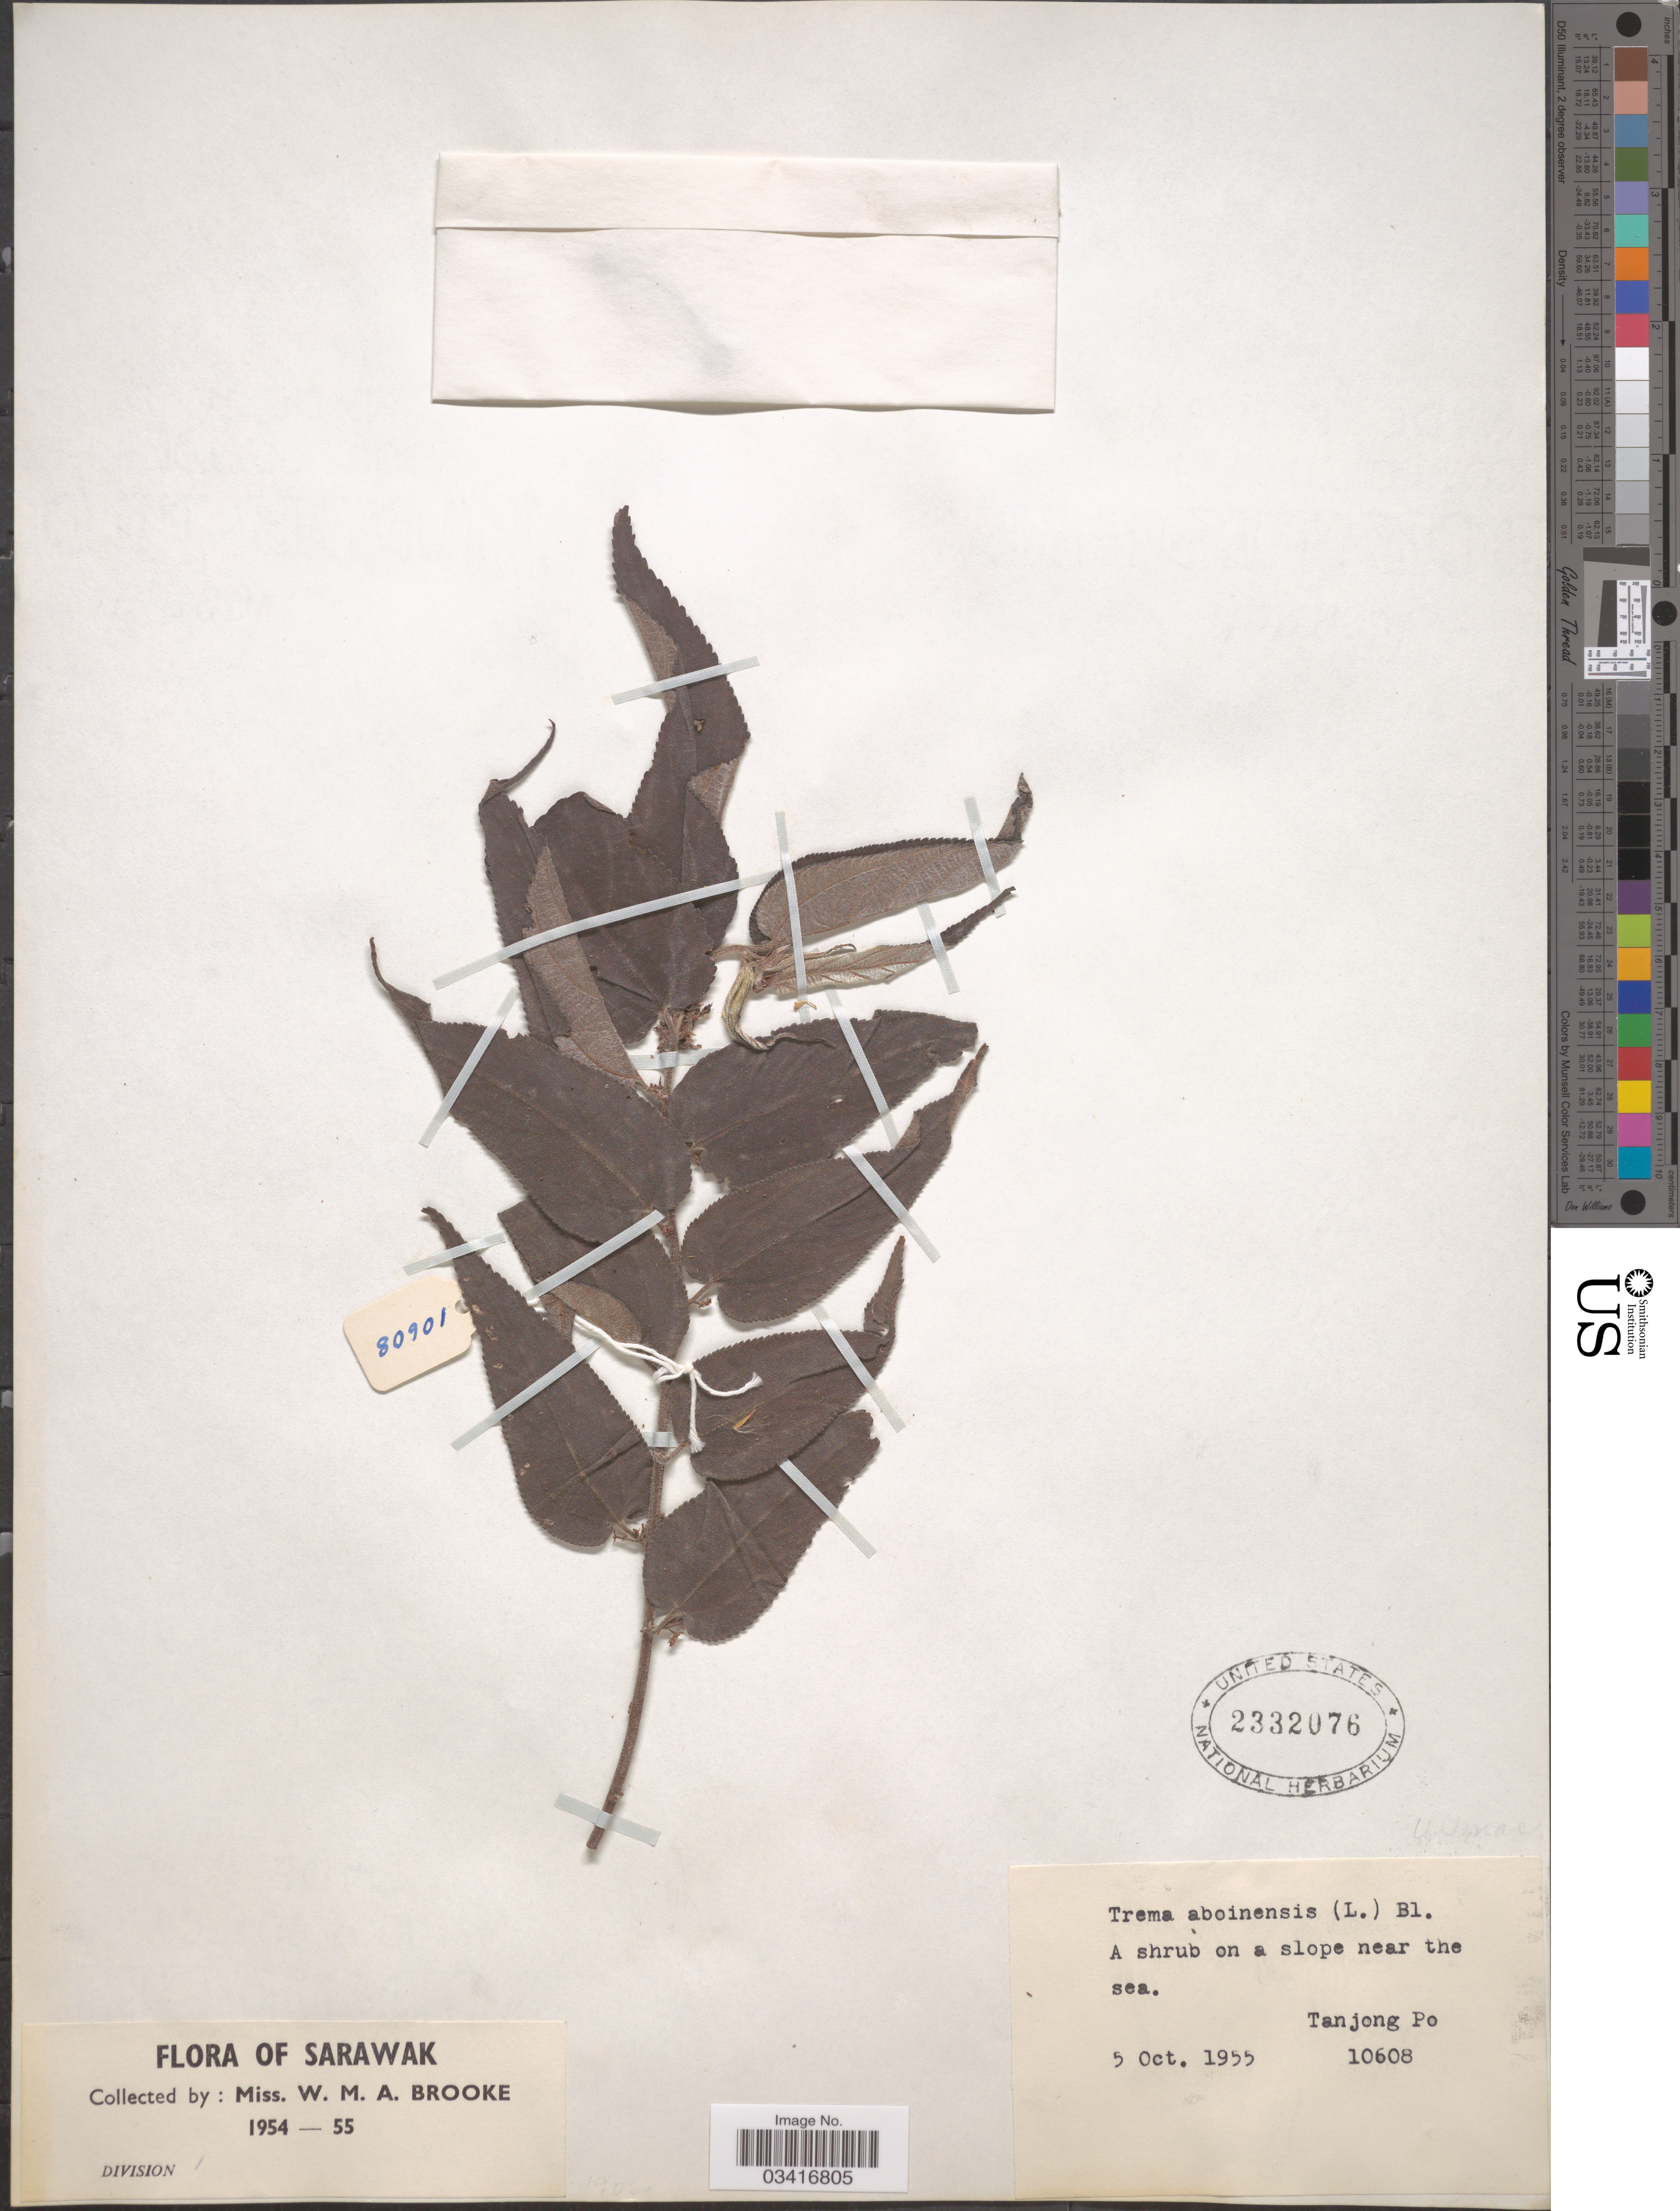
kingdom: Plantae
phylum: Tracheophyta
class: Magnoliopsida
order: Rosales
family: Cannabaceae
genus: Trema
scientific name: Trema orientale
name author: (L.) Blume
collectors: W. Brooke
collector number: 10608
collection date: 1955-10-05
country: Malaysia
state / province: Sarawak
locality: A shrub on a slope near the sea. Tanjong Po.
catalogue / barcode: US 2332076